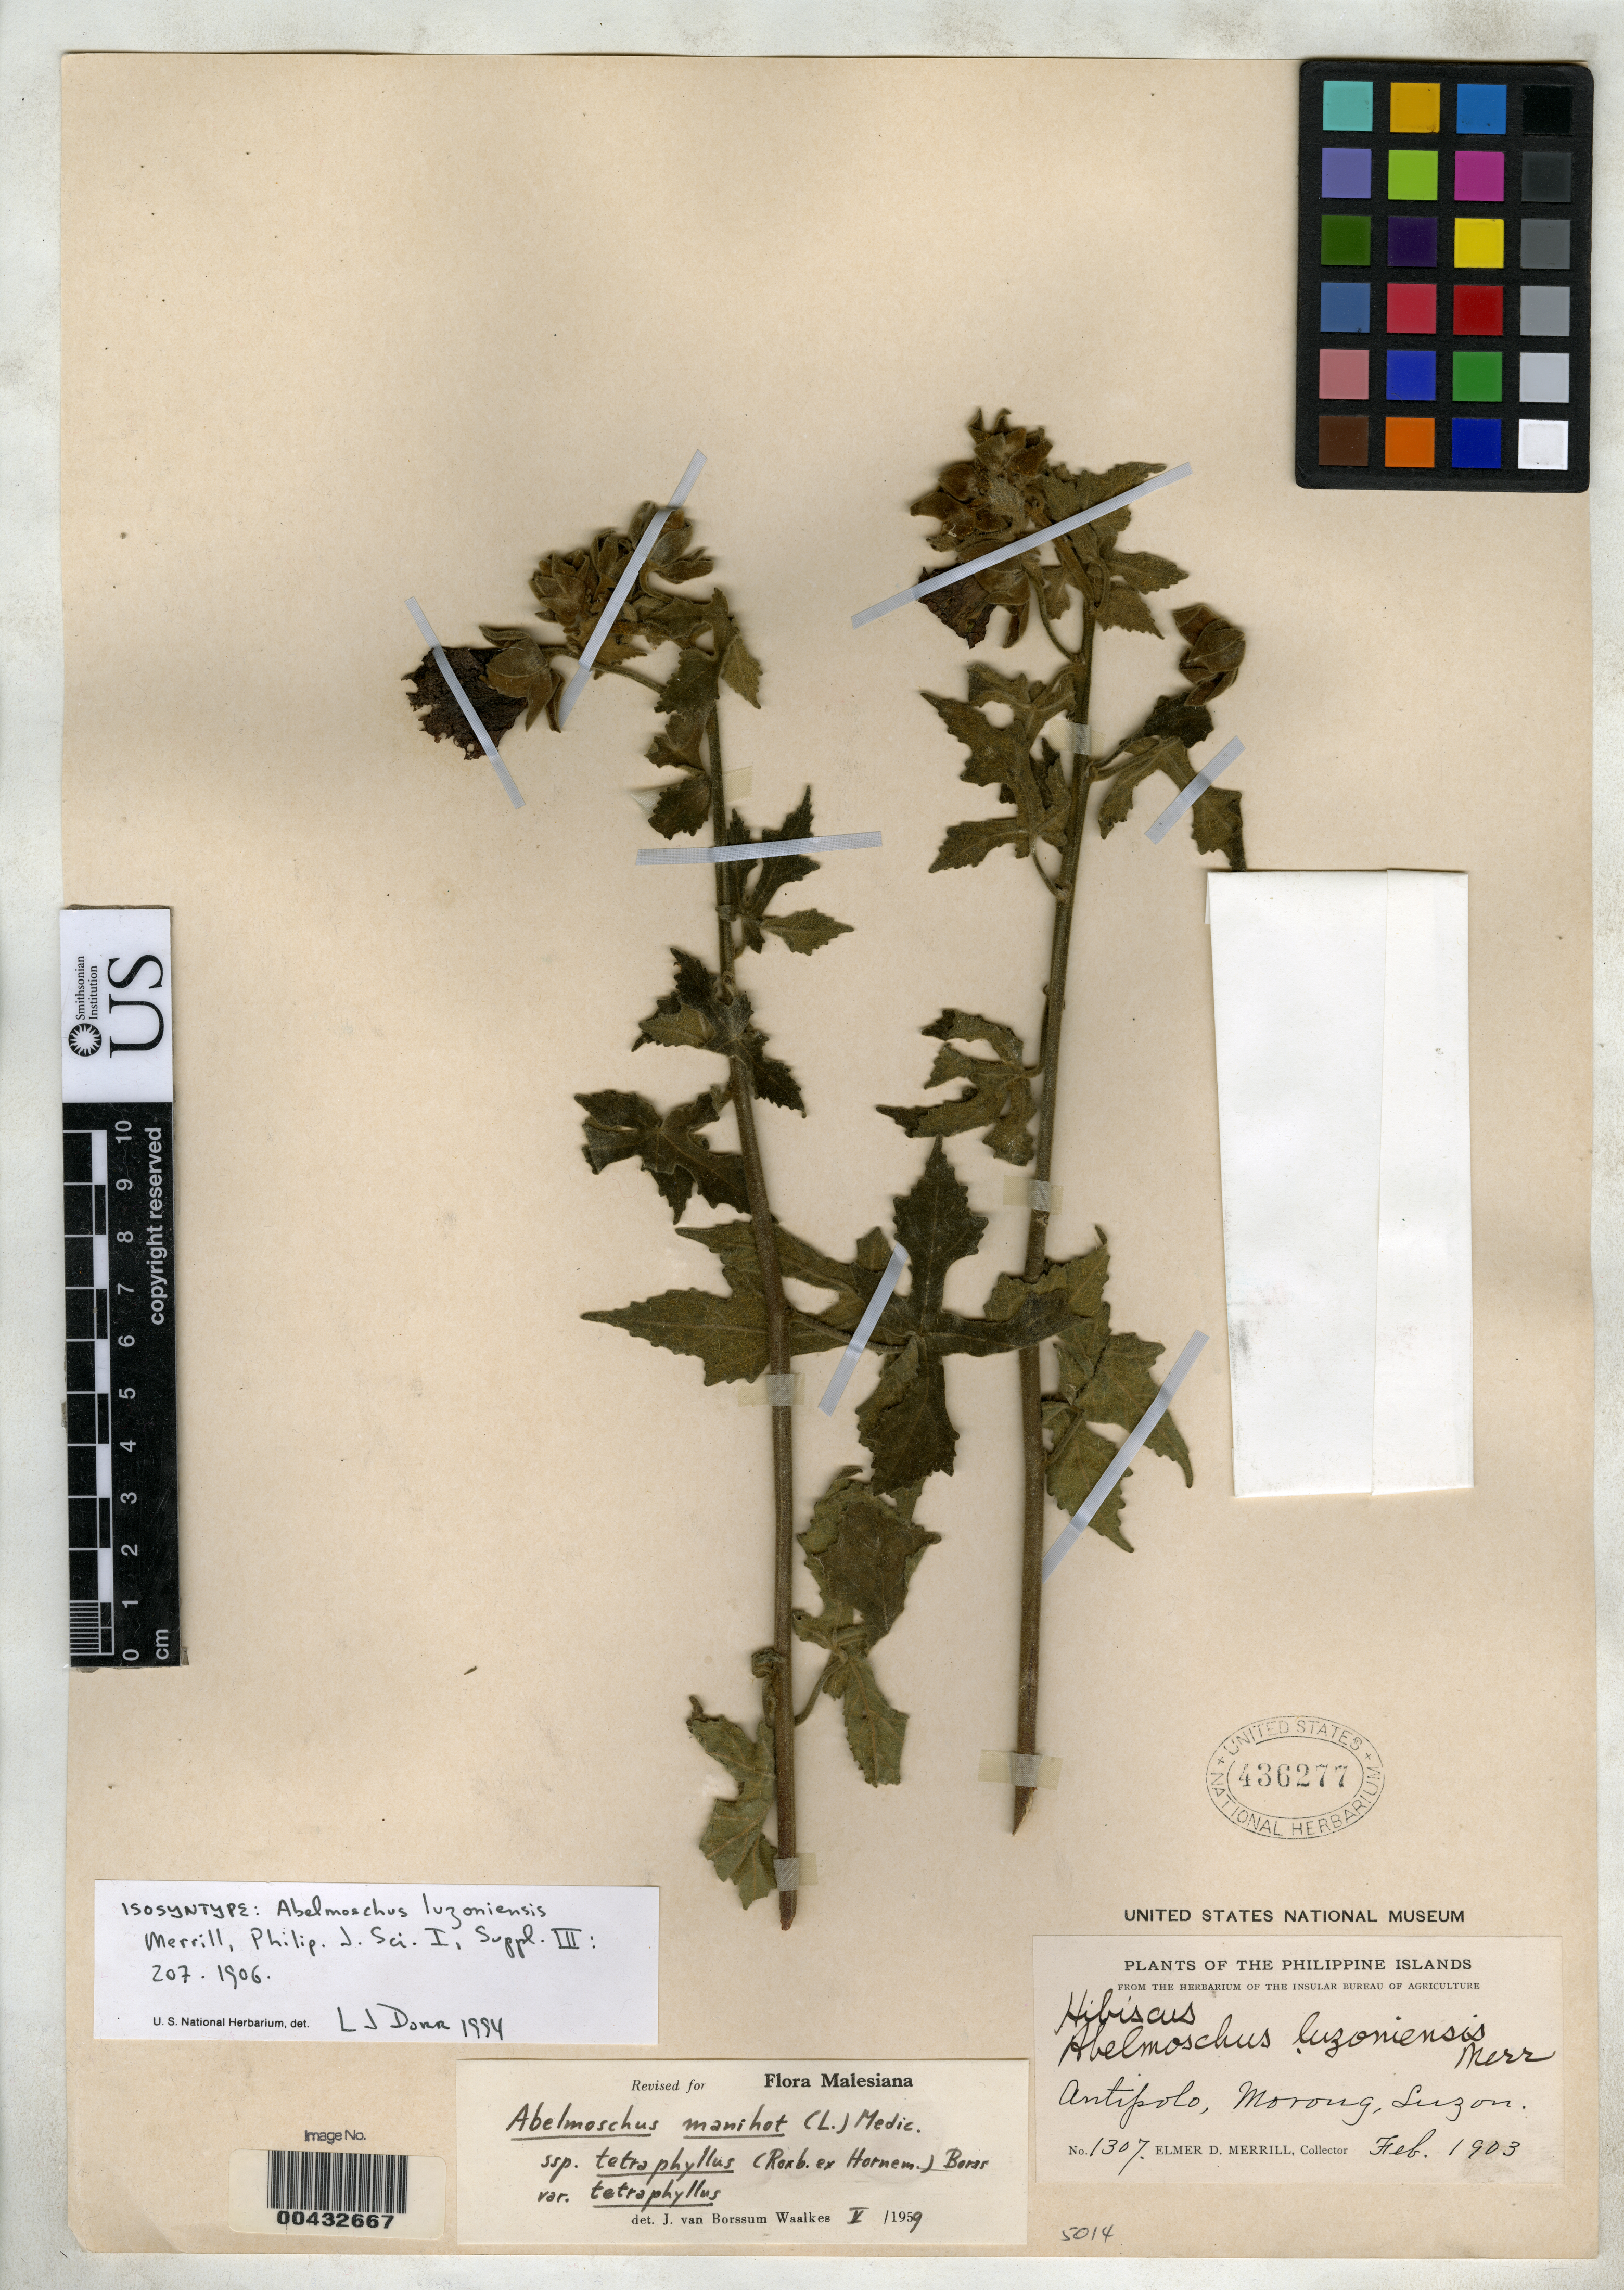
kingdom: Plantae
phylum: Tracheophyta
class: Magnoliopsida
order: Malvales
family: Malvaceae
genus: Abelmoschus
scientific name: Abelmoschus luzoniensis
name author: Merr.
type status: Isosyntype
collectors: E. D. Merrill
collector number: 1307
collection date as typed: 01 Feb 1903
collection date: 1903-02-01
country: Philippines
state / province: Calabarzon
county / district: Rizal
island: Luzon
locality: Antipolo, Morong.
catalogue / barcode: US 436277